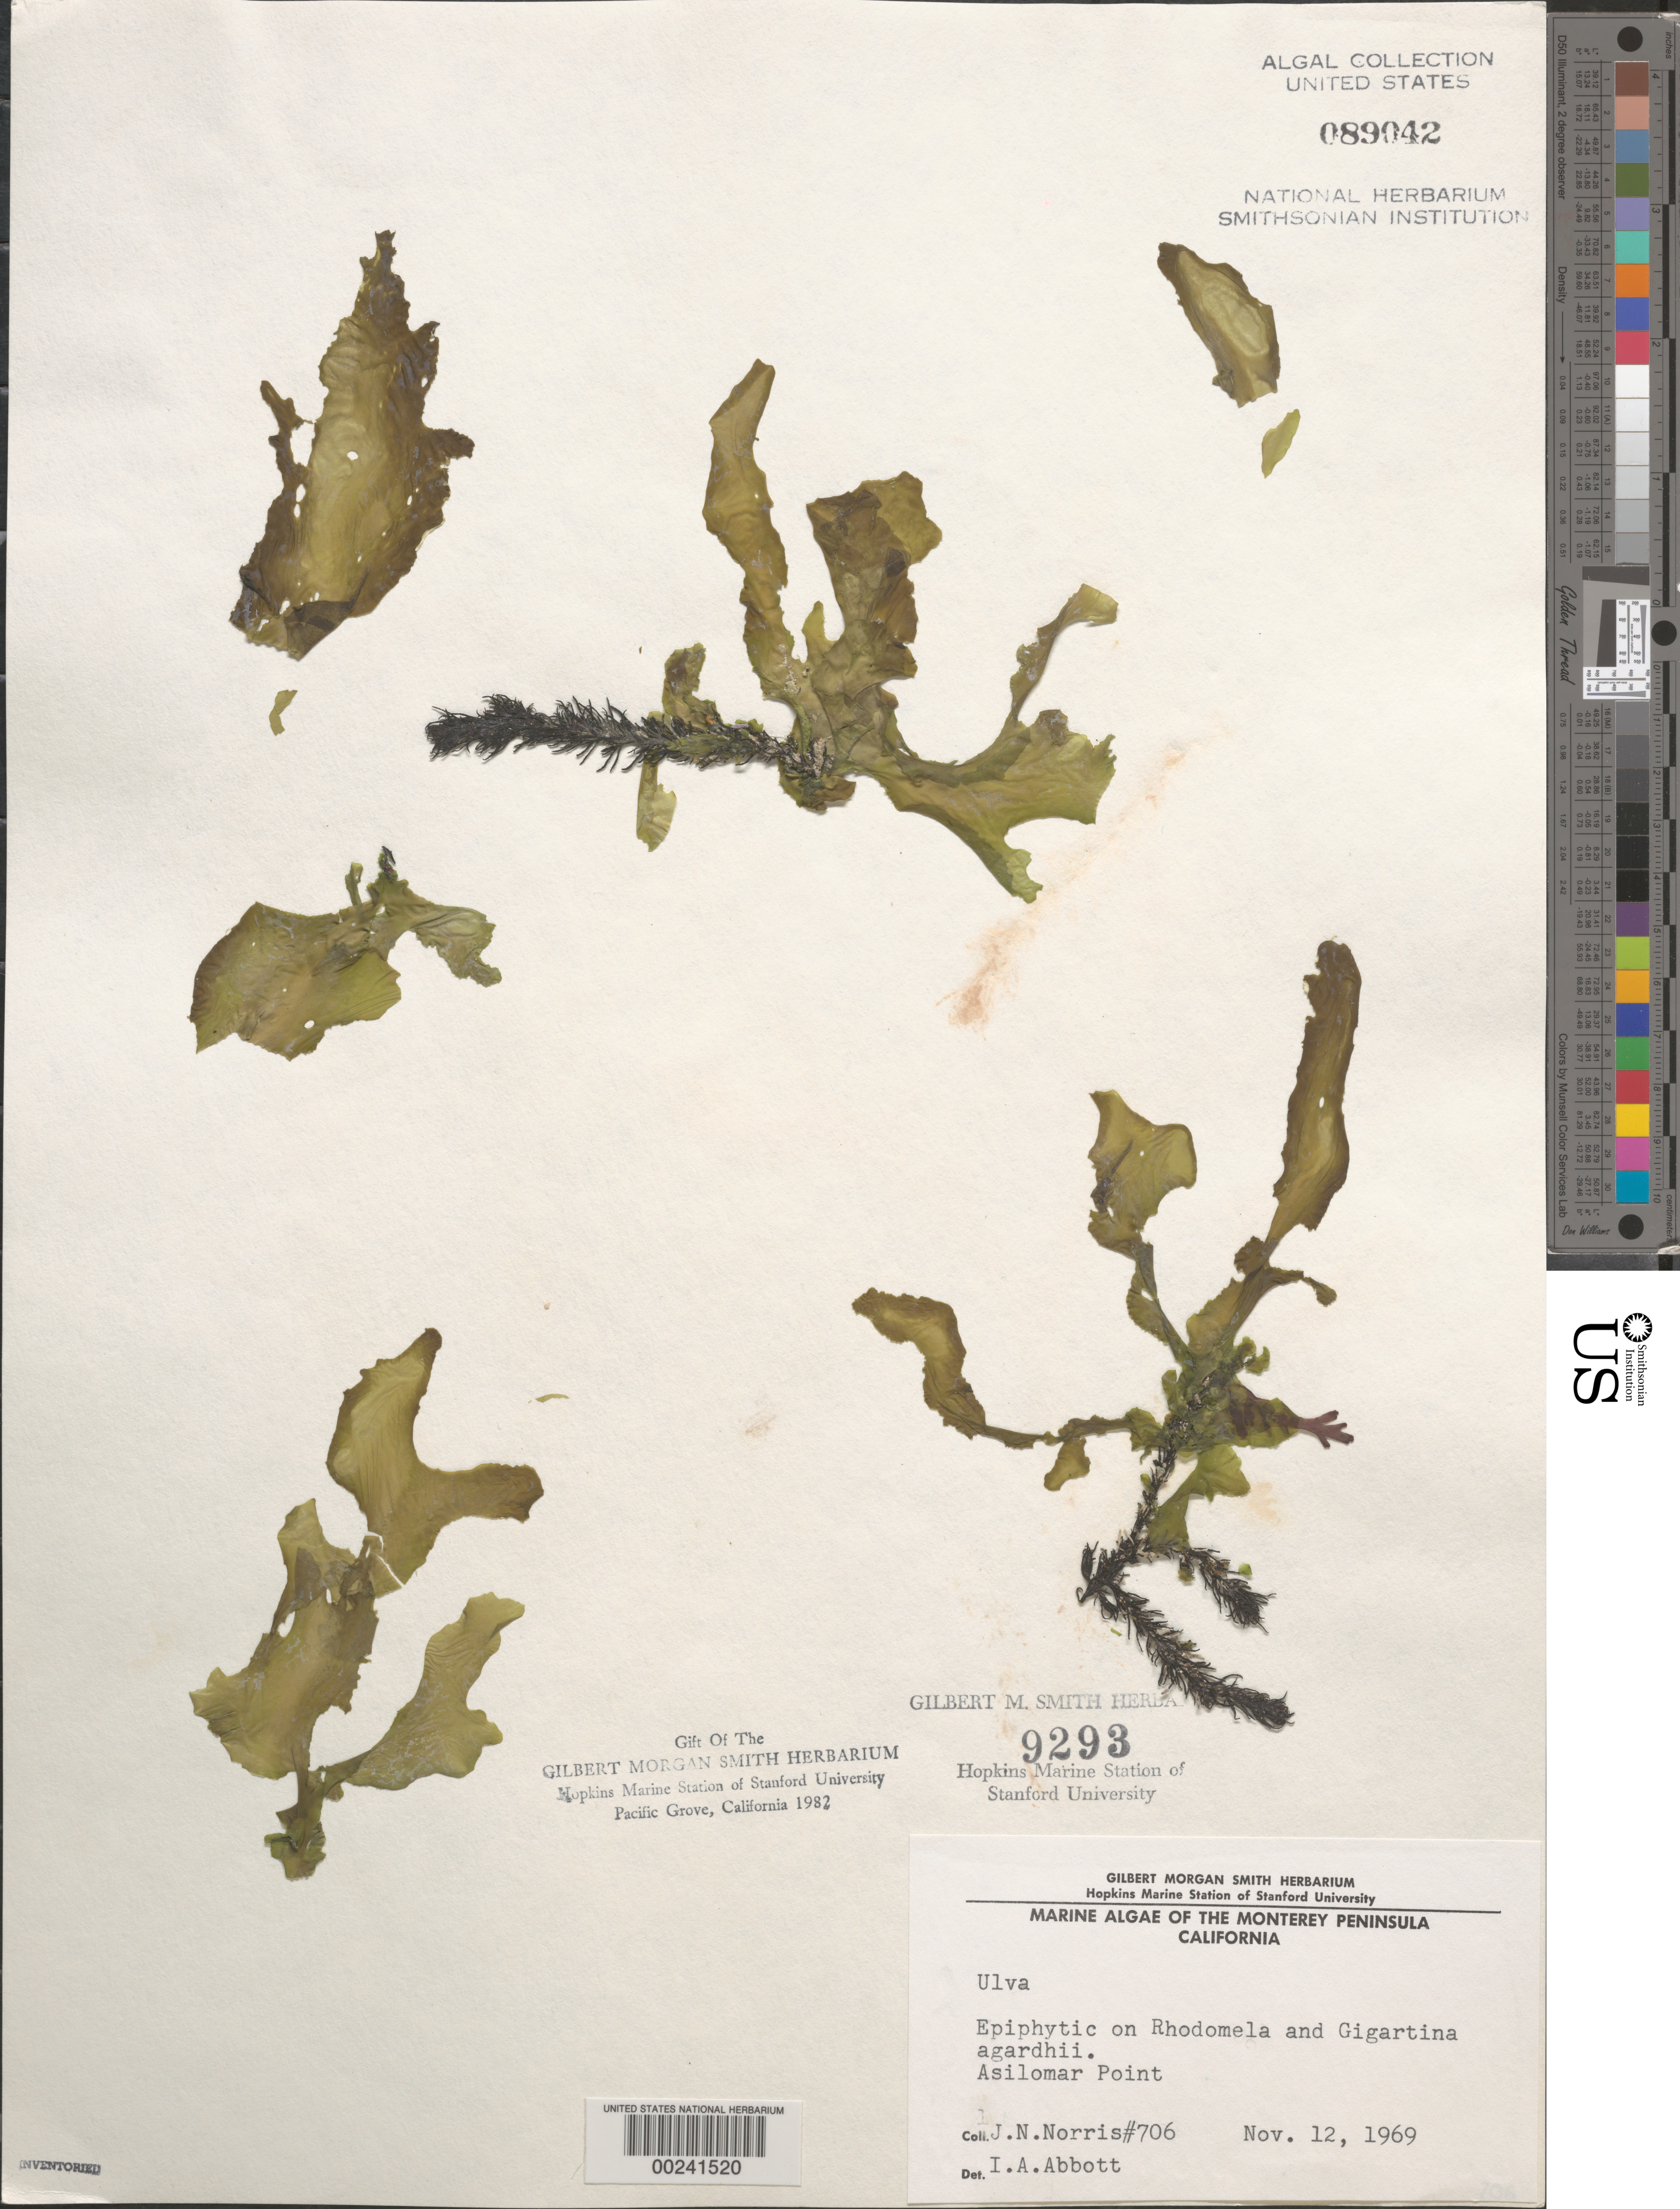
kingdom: Plantae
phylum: Chlorophyta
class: Ulvophyceae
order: Ulvales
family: Ulvaceae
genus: Ulva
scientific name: Ulva sp.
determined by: Abbott, Isabella A.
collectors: J. N. Norris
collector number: JN-706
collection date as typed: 12 Nov 1970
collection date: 1970-11-12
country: United States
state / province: California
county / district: Monterey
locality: Asilomar Point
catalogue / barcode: US 89042